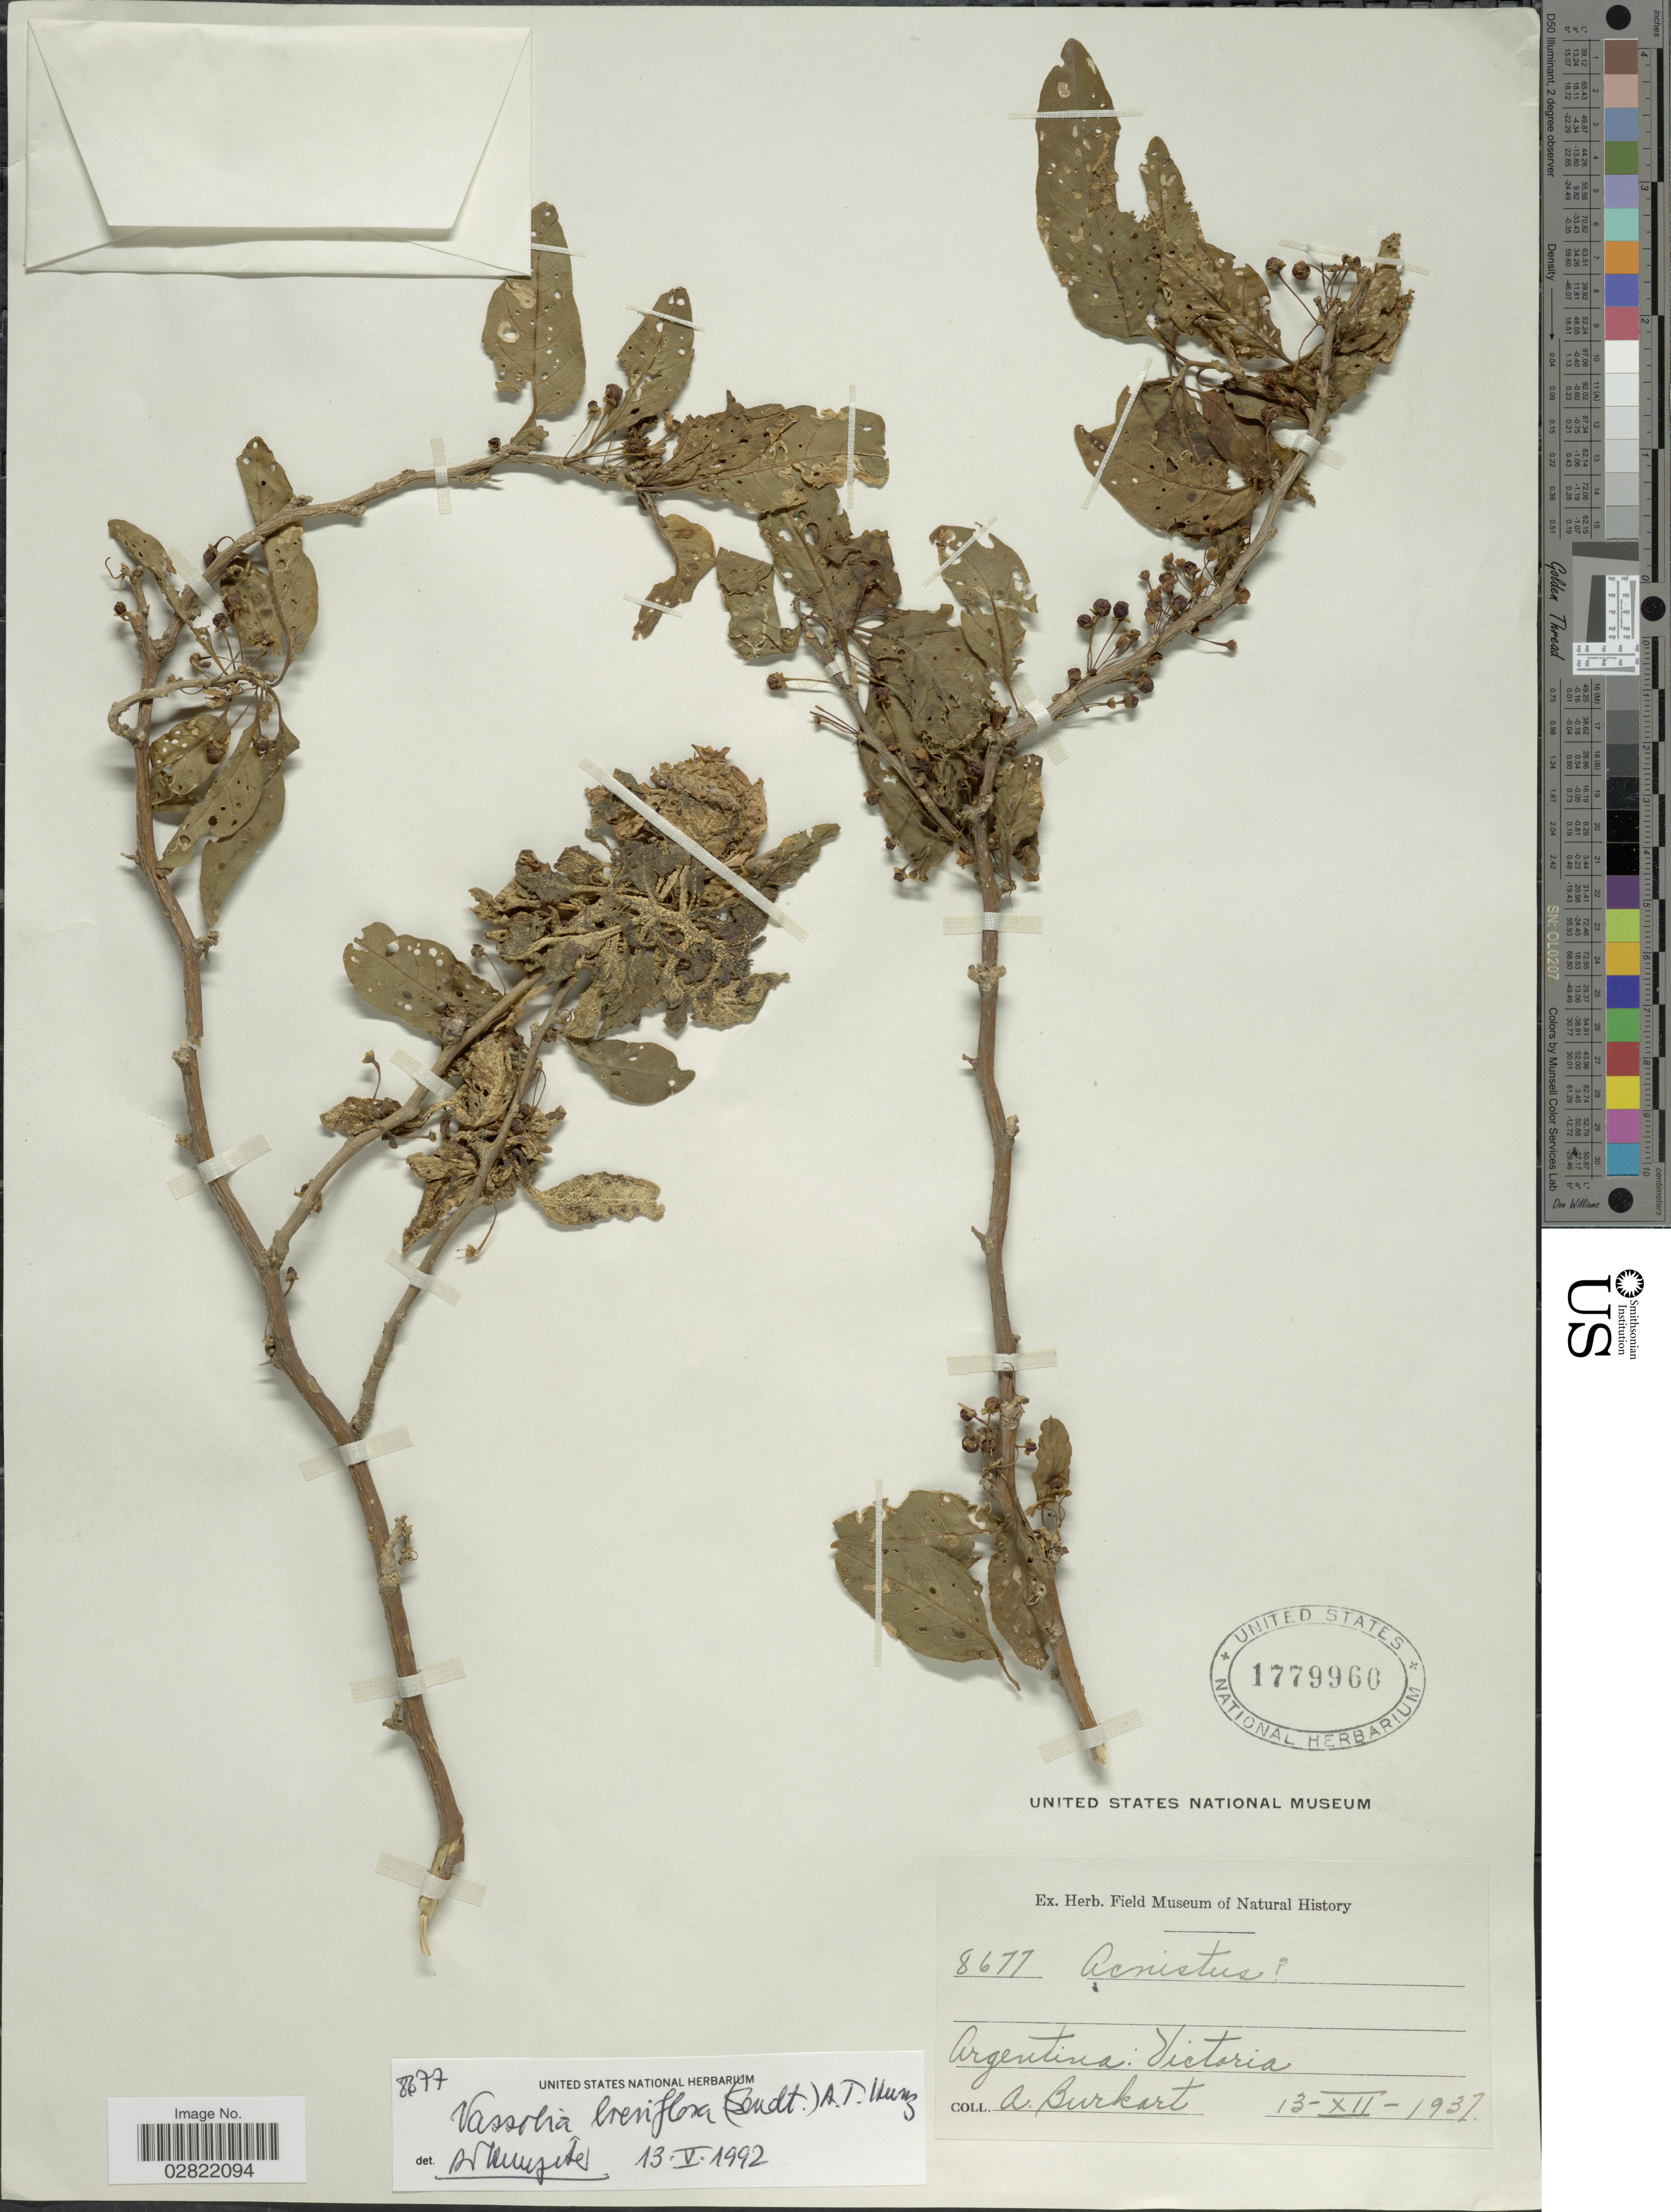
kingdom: Plantae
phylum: Tracheophyta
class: Magnoliopsida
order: Solanales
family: Solanaceae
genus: Vassobia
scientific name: Vassobia breviflora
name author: (Sendt.) Hunz.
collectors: A. E. Burkart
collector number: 8677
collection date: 1937-12-13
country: Argentina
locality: Victoria.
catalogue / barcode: US 1779960